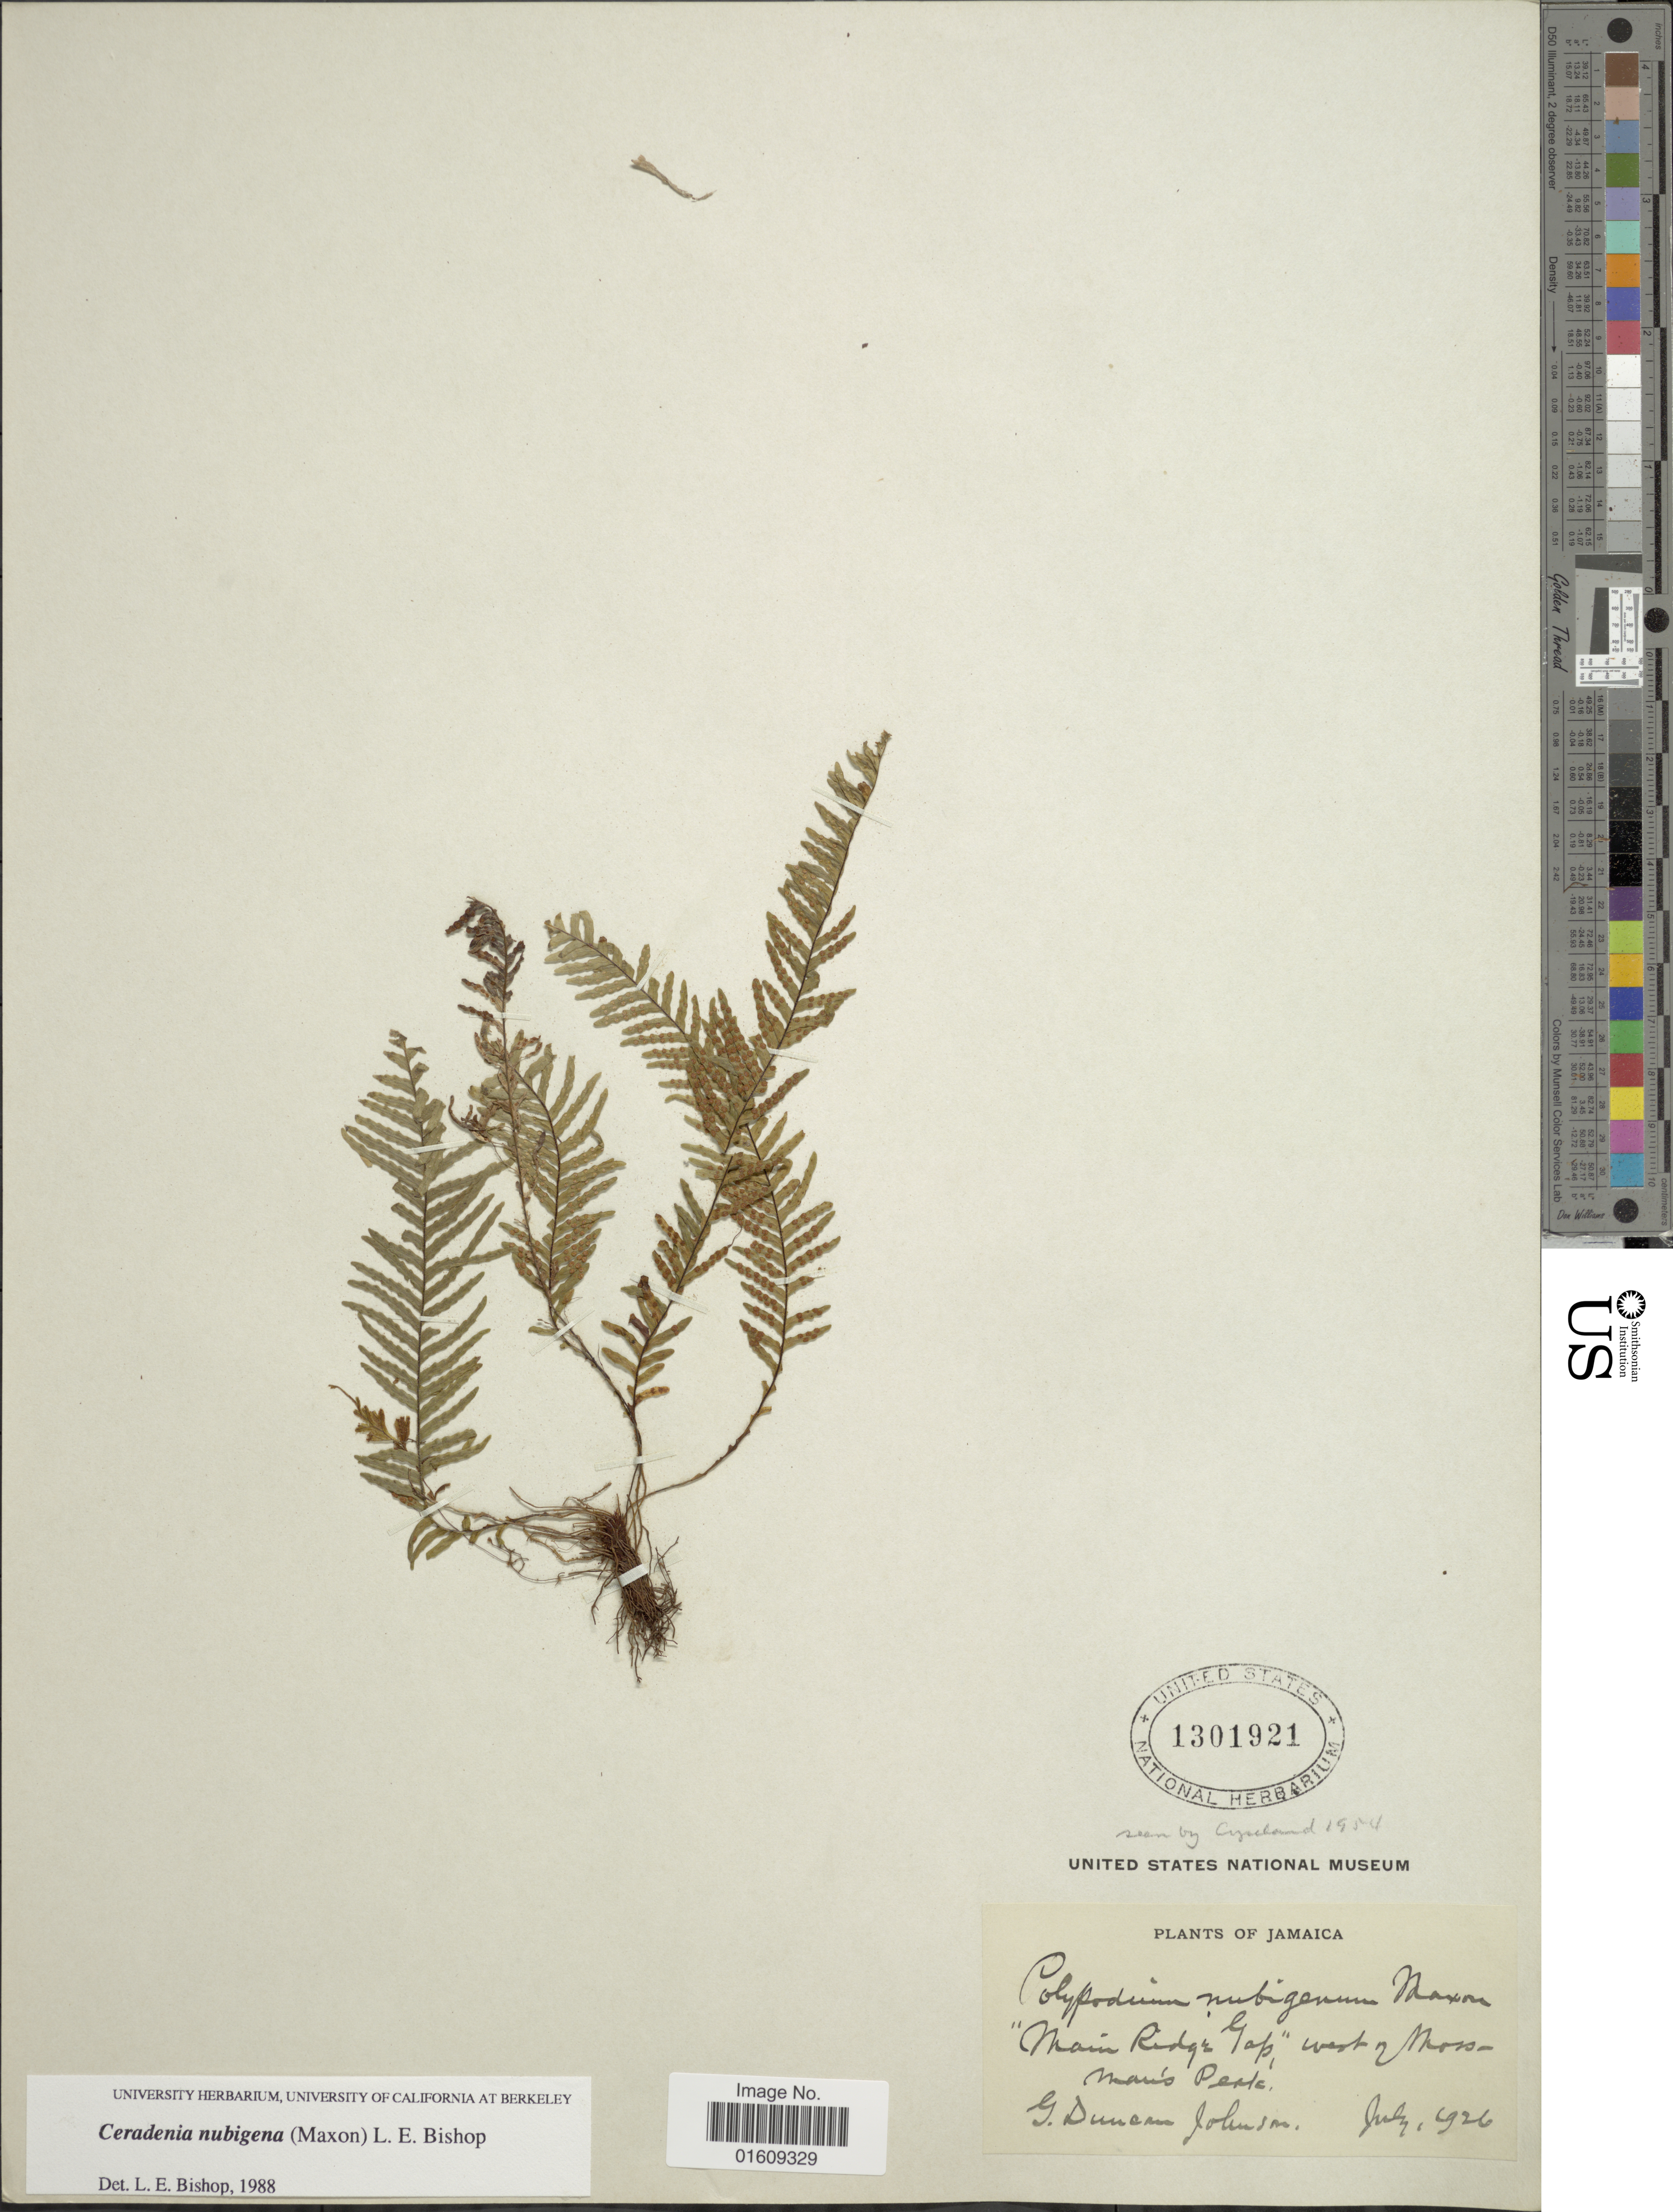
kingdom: Plantae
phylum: Tracheophyta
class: Polypodiopsida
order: Polypodiales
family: Polypodiaceae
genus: Ceradenia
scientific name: Ceradenia nubigena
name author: (Maxon) L.E. Bishop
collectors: D. S. Johnson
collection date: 1926-07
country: Jamaica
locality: Jamaica, "Main Ridge Gap" west y Morman's Peak.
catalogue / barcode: US 1301921